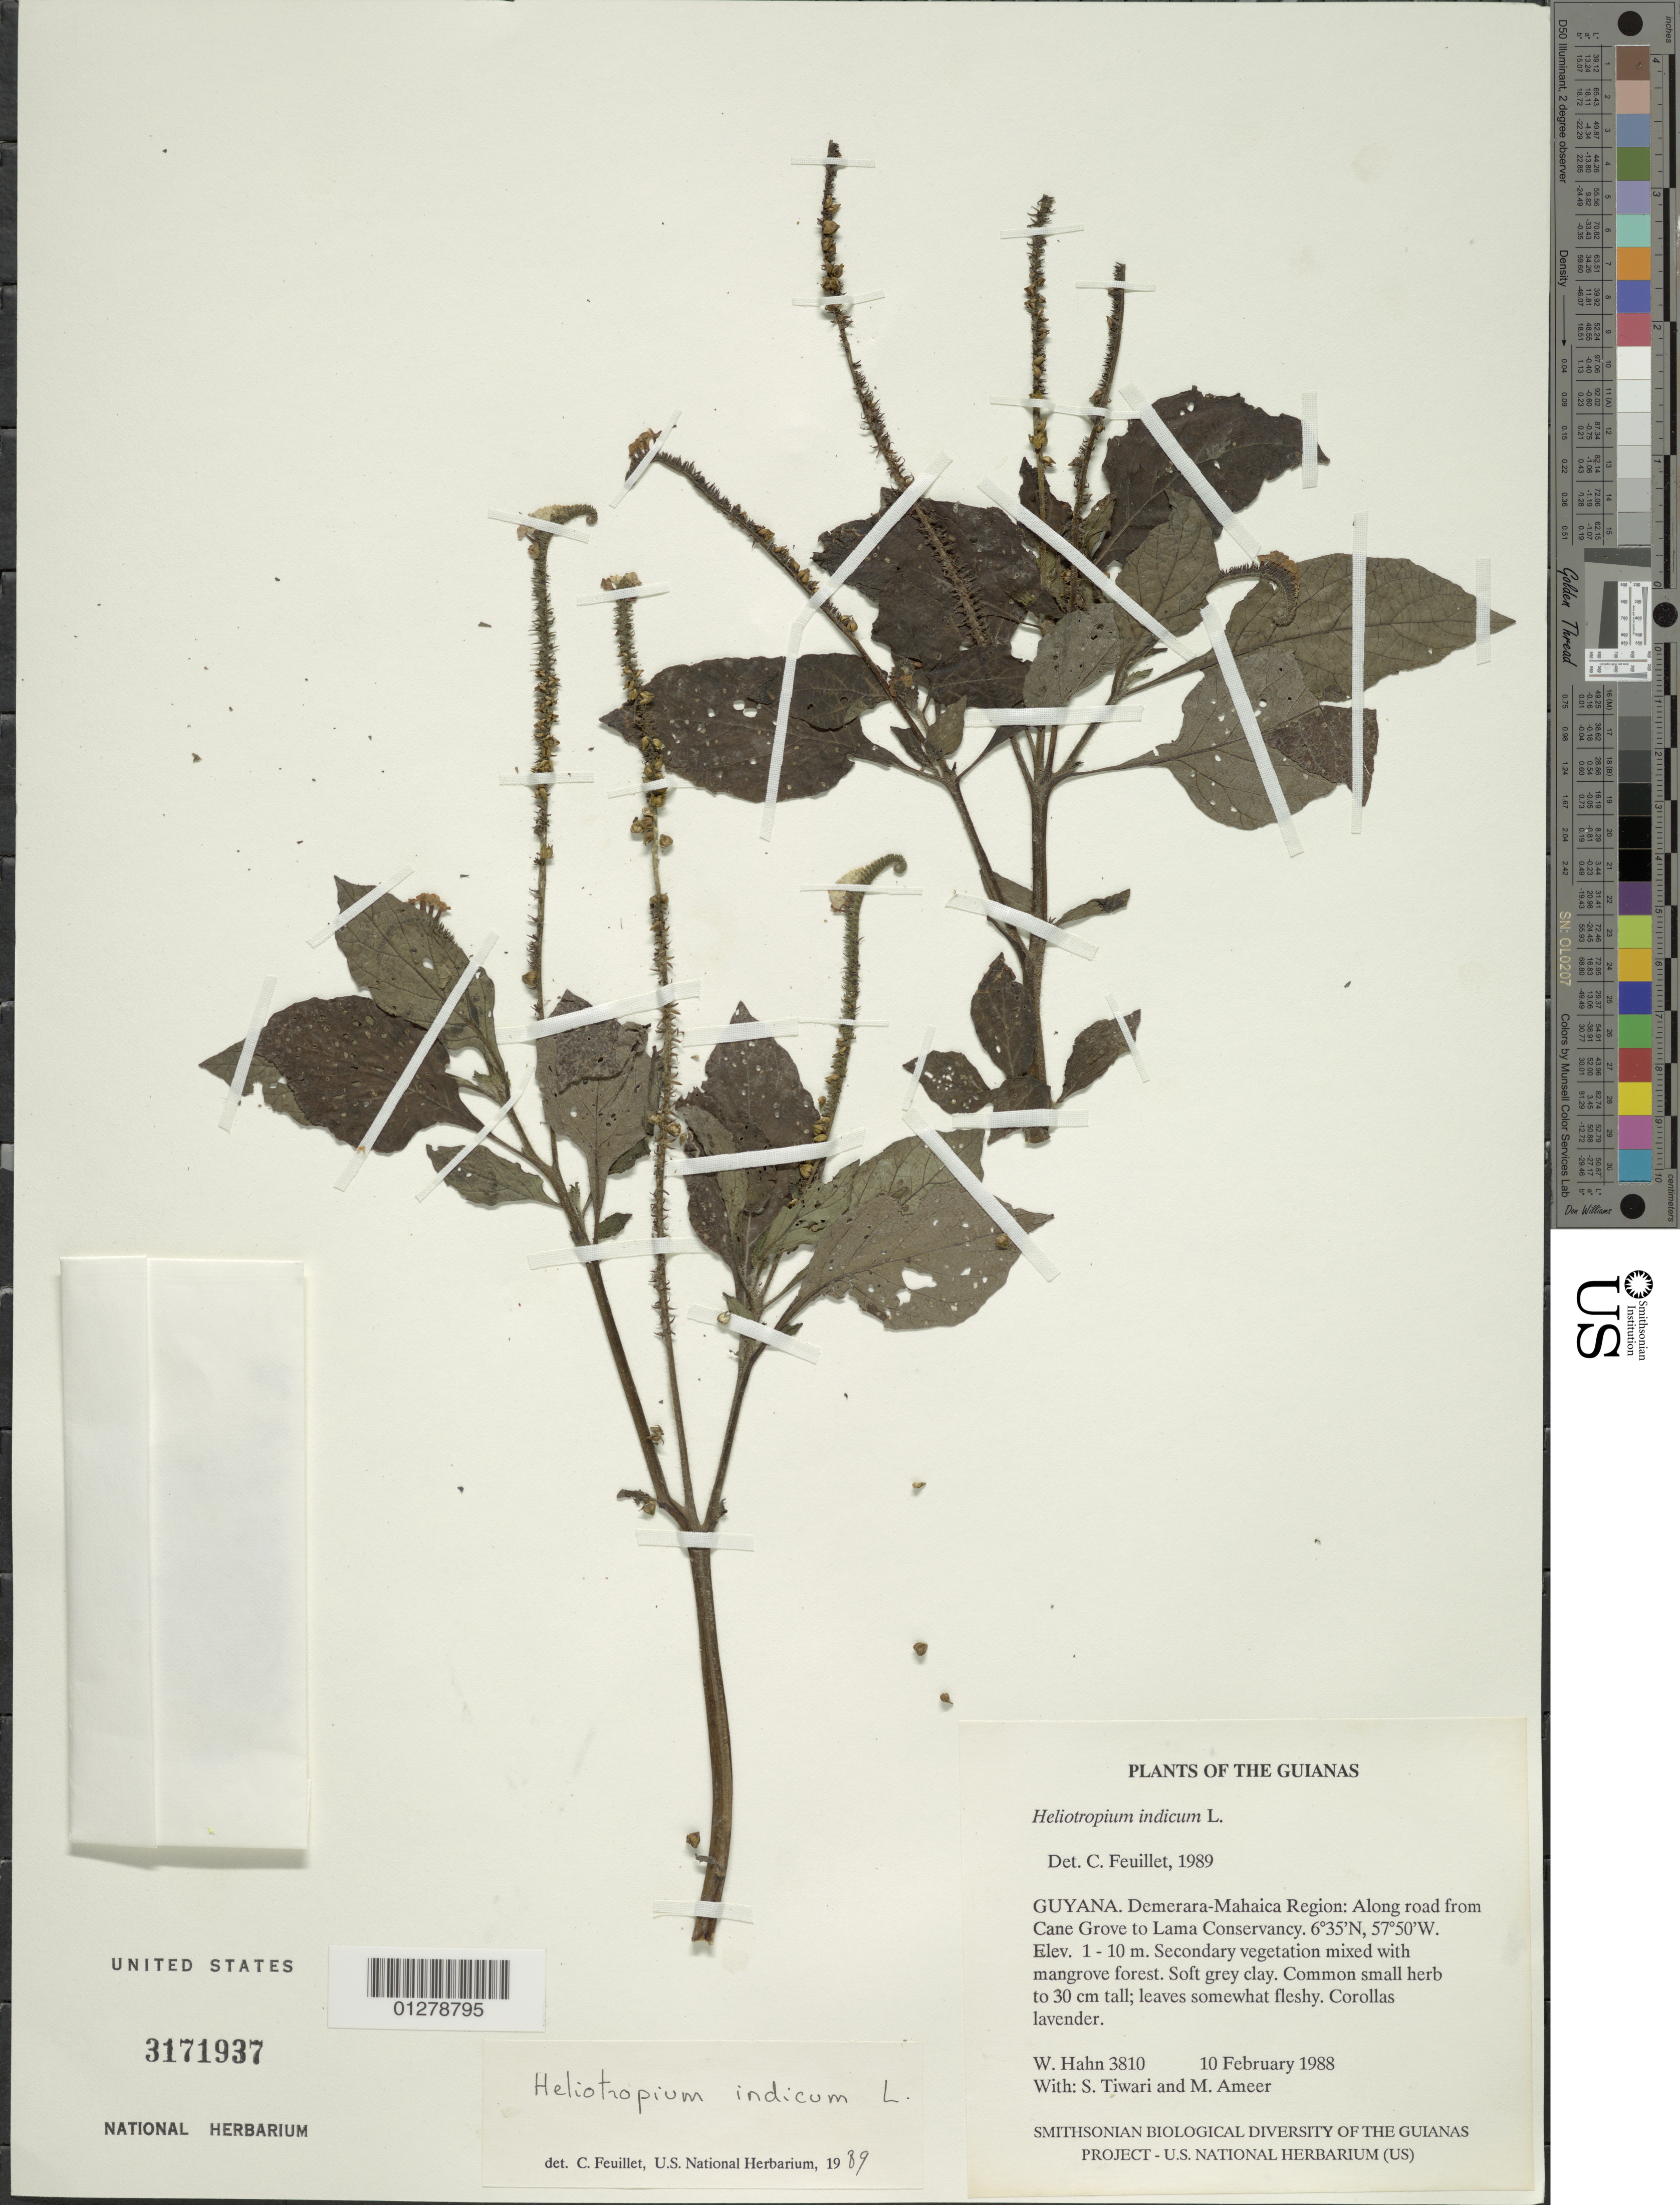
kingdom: Plantae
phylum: Tracheophyta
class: Magnoliopsida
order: Boraginales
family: Heliotropiaceae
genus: Heliotropium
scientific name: Heliotropium indicum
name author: L.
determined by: Feuillet, C.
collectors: W. Hahn, S. Tiwari & M. Ameer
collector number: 3810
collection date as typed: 10 February 1988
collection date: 1988-02-10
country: Guyana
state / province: Demerara-Mahaica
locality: Along road from Cane Grove to Lama Conservancy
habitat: Secondary vegetation mixed with mangrove forest. Soft grey clay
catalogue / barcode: US 3171937